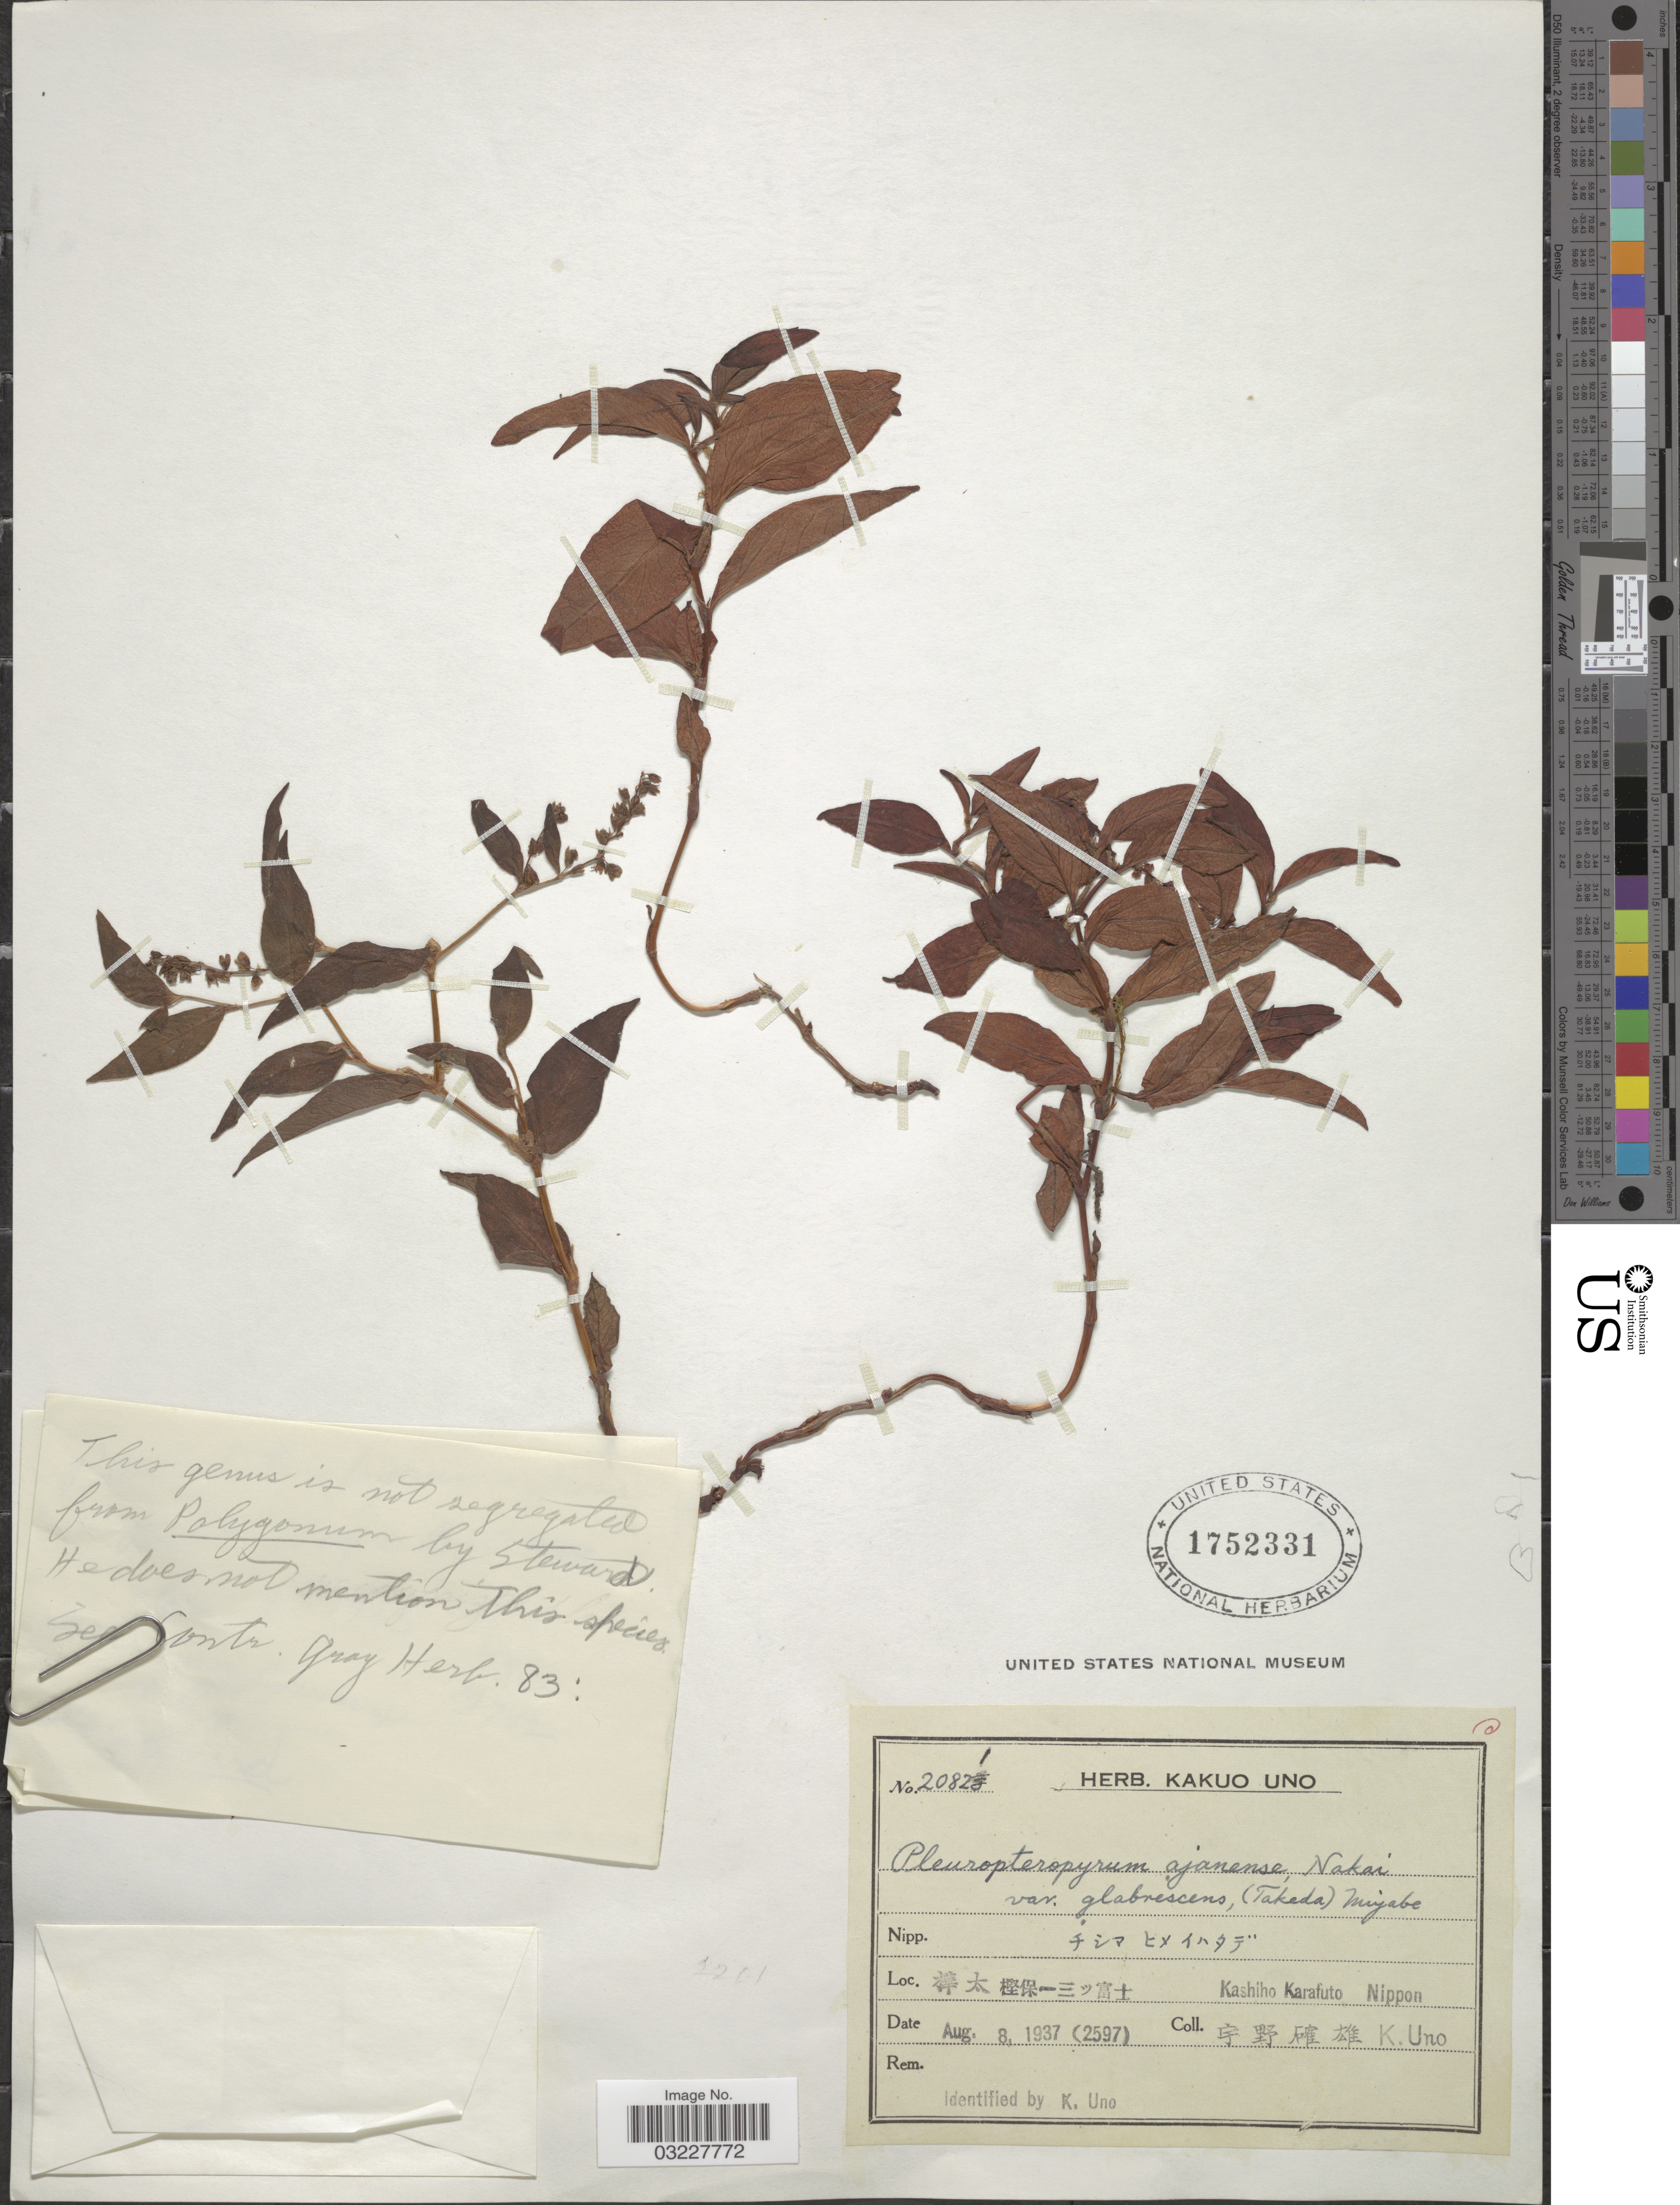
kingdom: Plantae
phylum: Tracheophyta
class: Magnoliopsida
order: Caryophyllales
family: Polygonaceae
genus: Polygonum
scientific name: Polygonum ajanense subsp. ajanense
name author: (Regel & Tiling) Grig.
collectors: K. Uno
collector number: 20821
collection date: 1937-08-08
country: Japan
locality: X Kashiho Karatuto Nippon.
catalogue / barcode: US 1752331